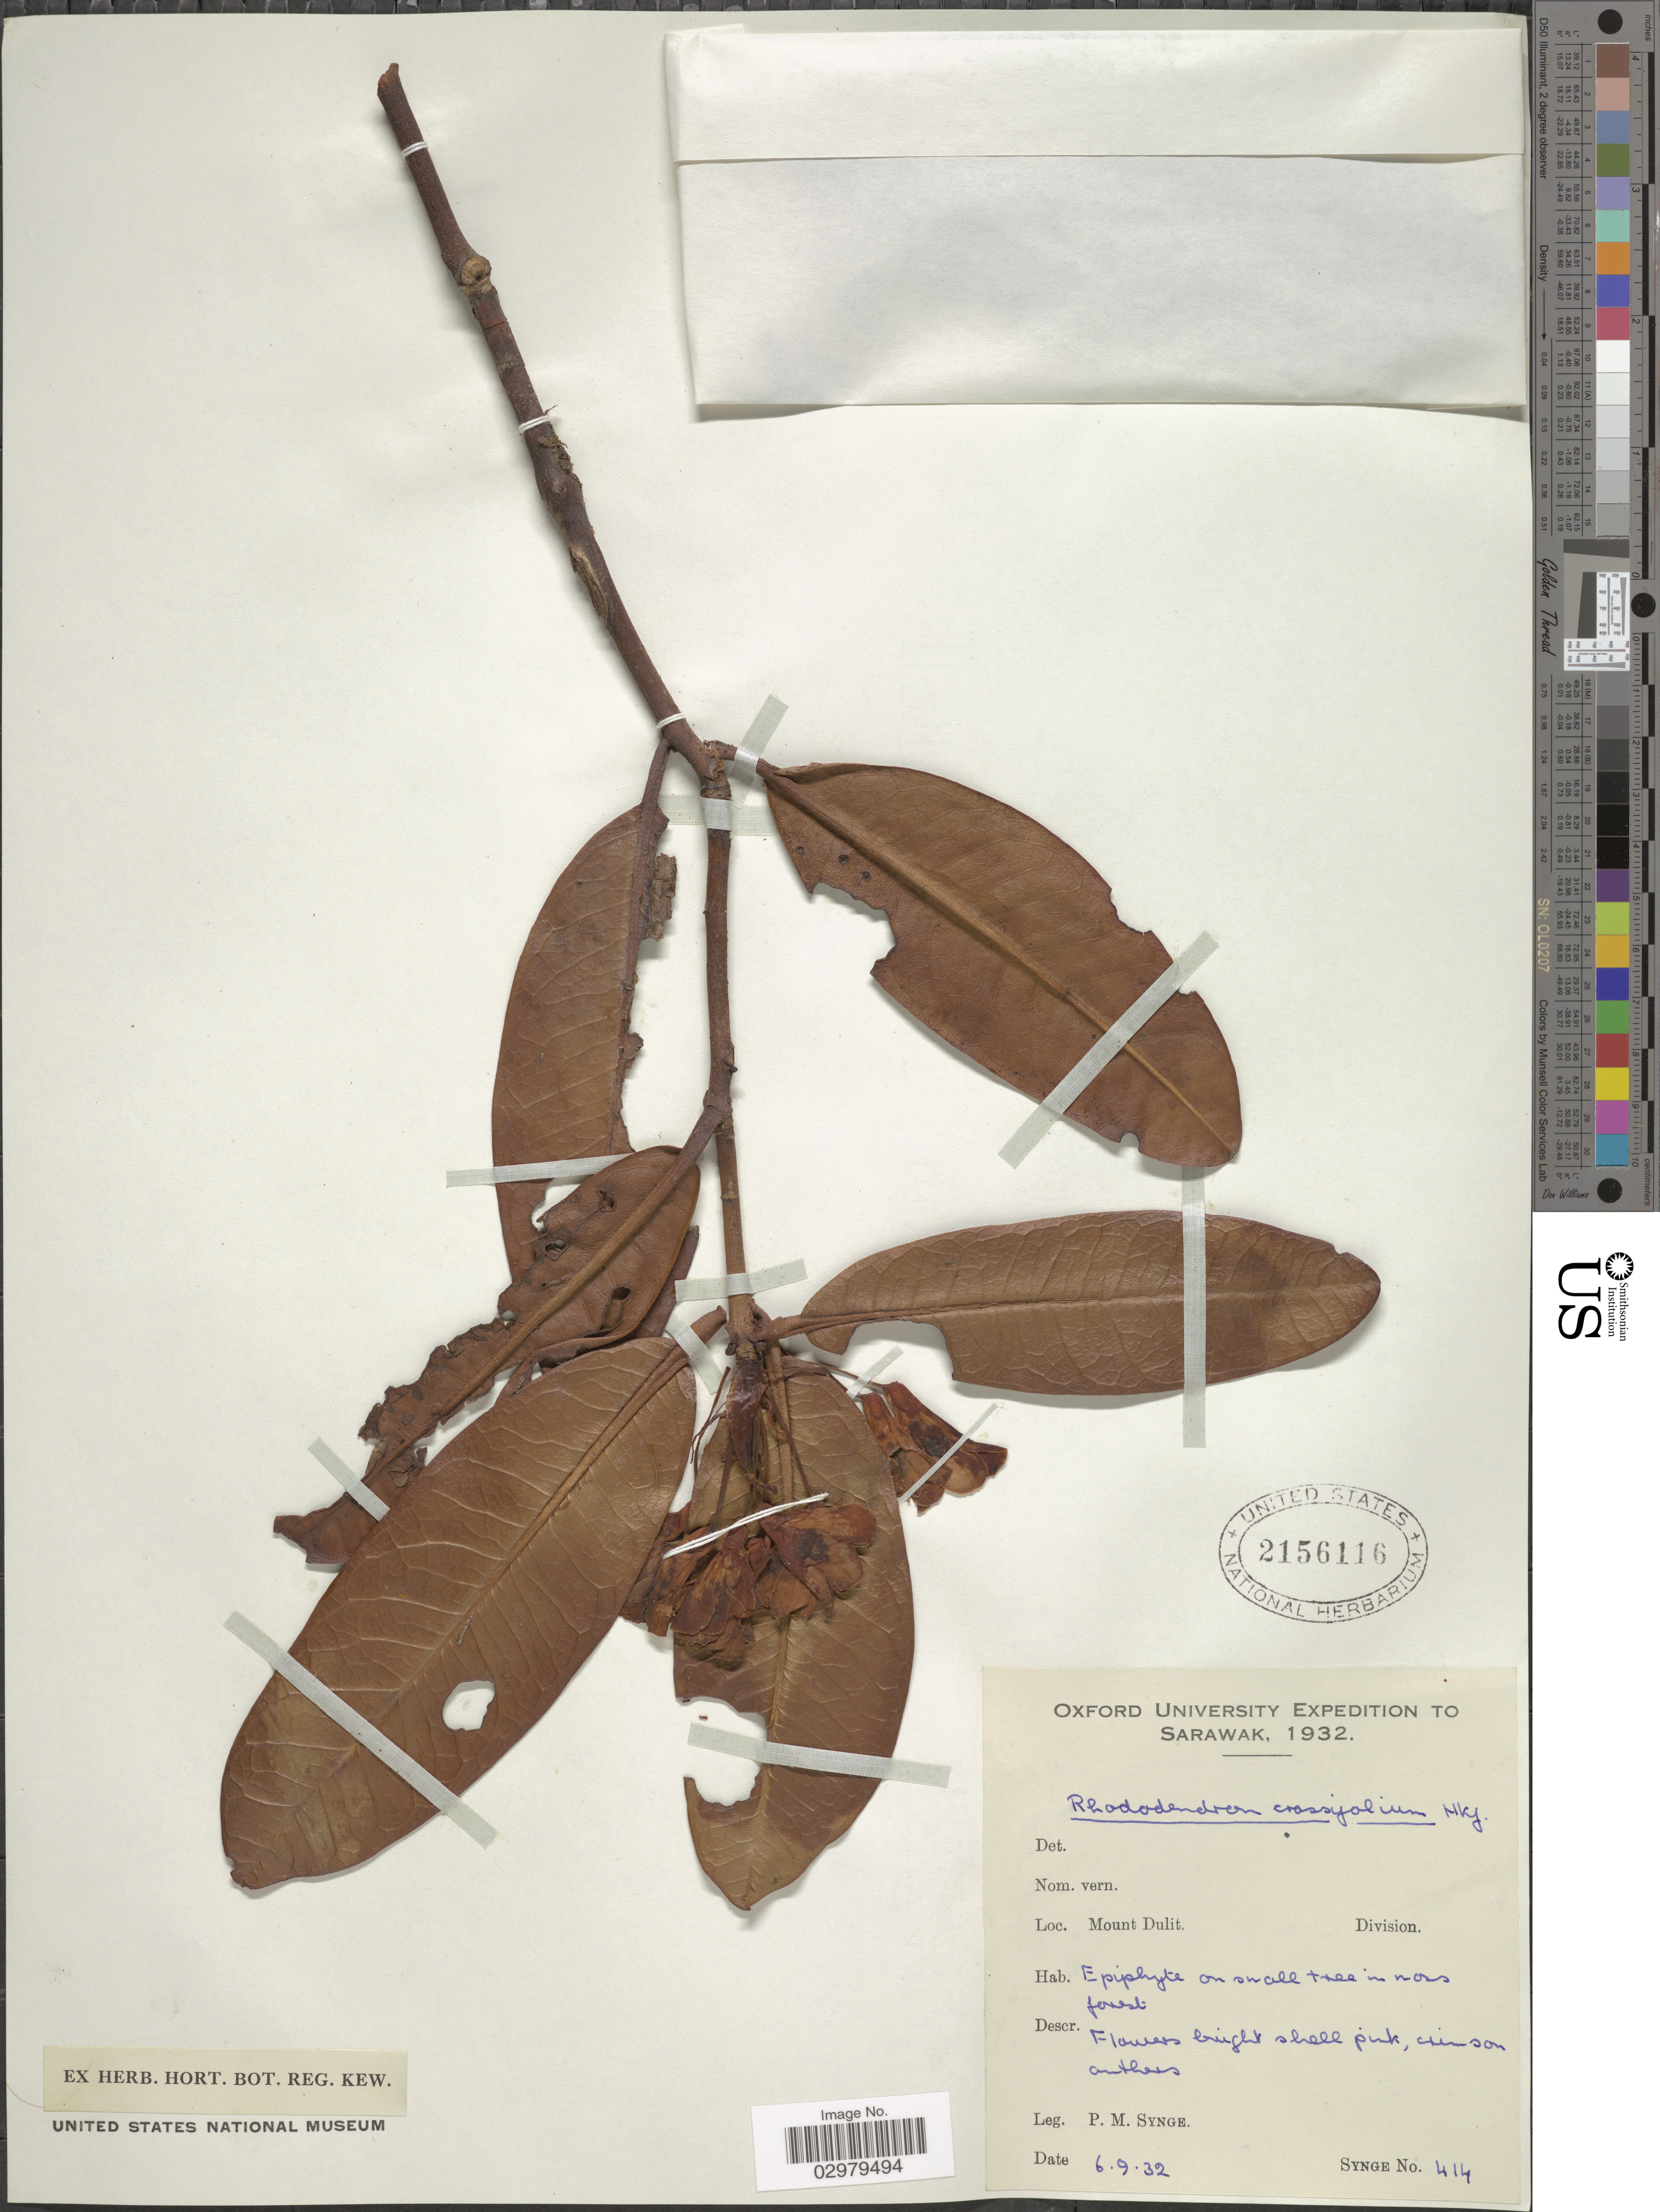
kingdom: Plantae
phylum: Tracheophyta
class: Magnoliopsida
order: Ericales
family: Ericaceae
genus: Rhododendron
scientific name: Rhododendron crassifolium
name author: Stapf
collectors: P. Synge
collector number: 414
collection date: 1932-09-06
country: Malaysia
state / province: Sarawak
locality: Mount Dulit. Division.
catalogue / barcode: US 2156116